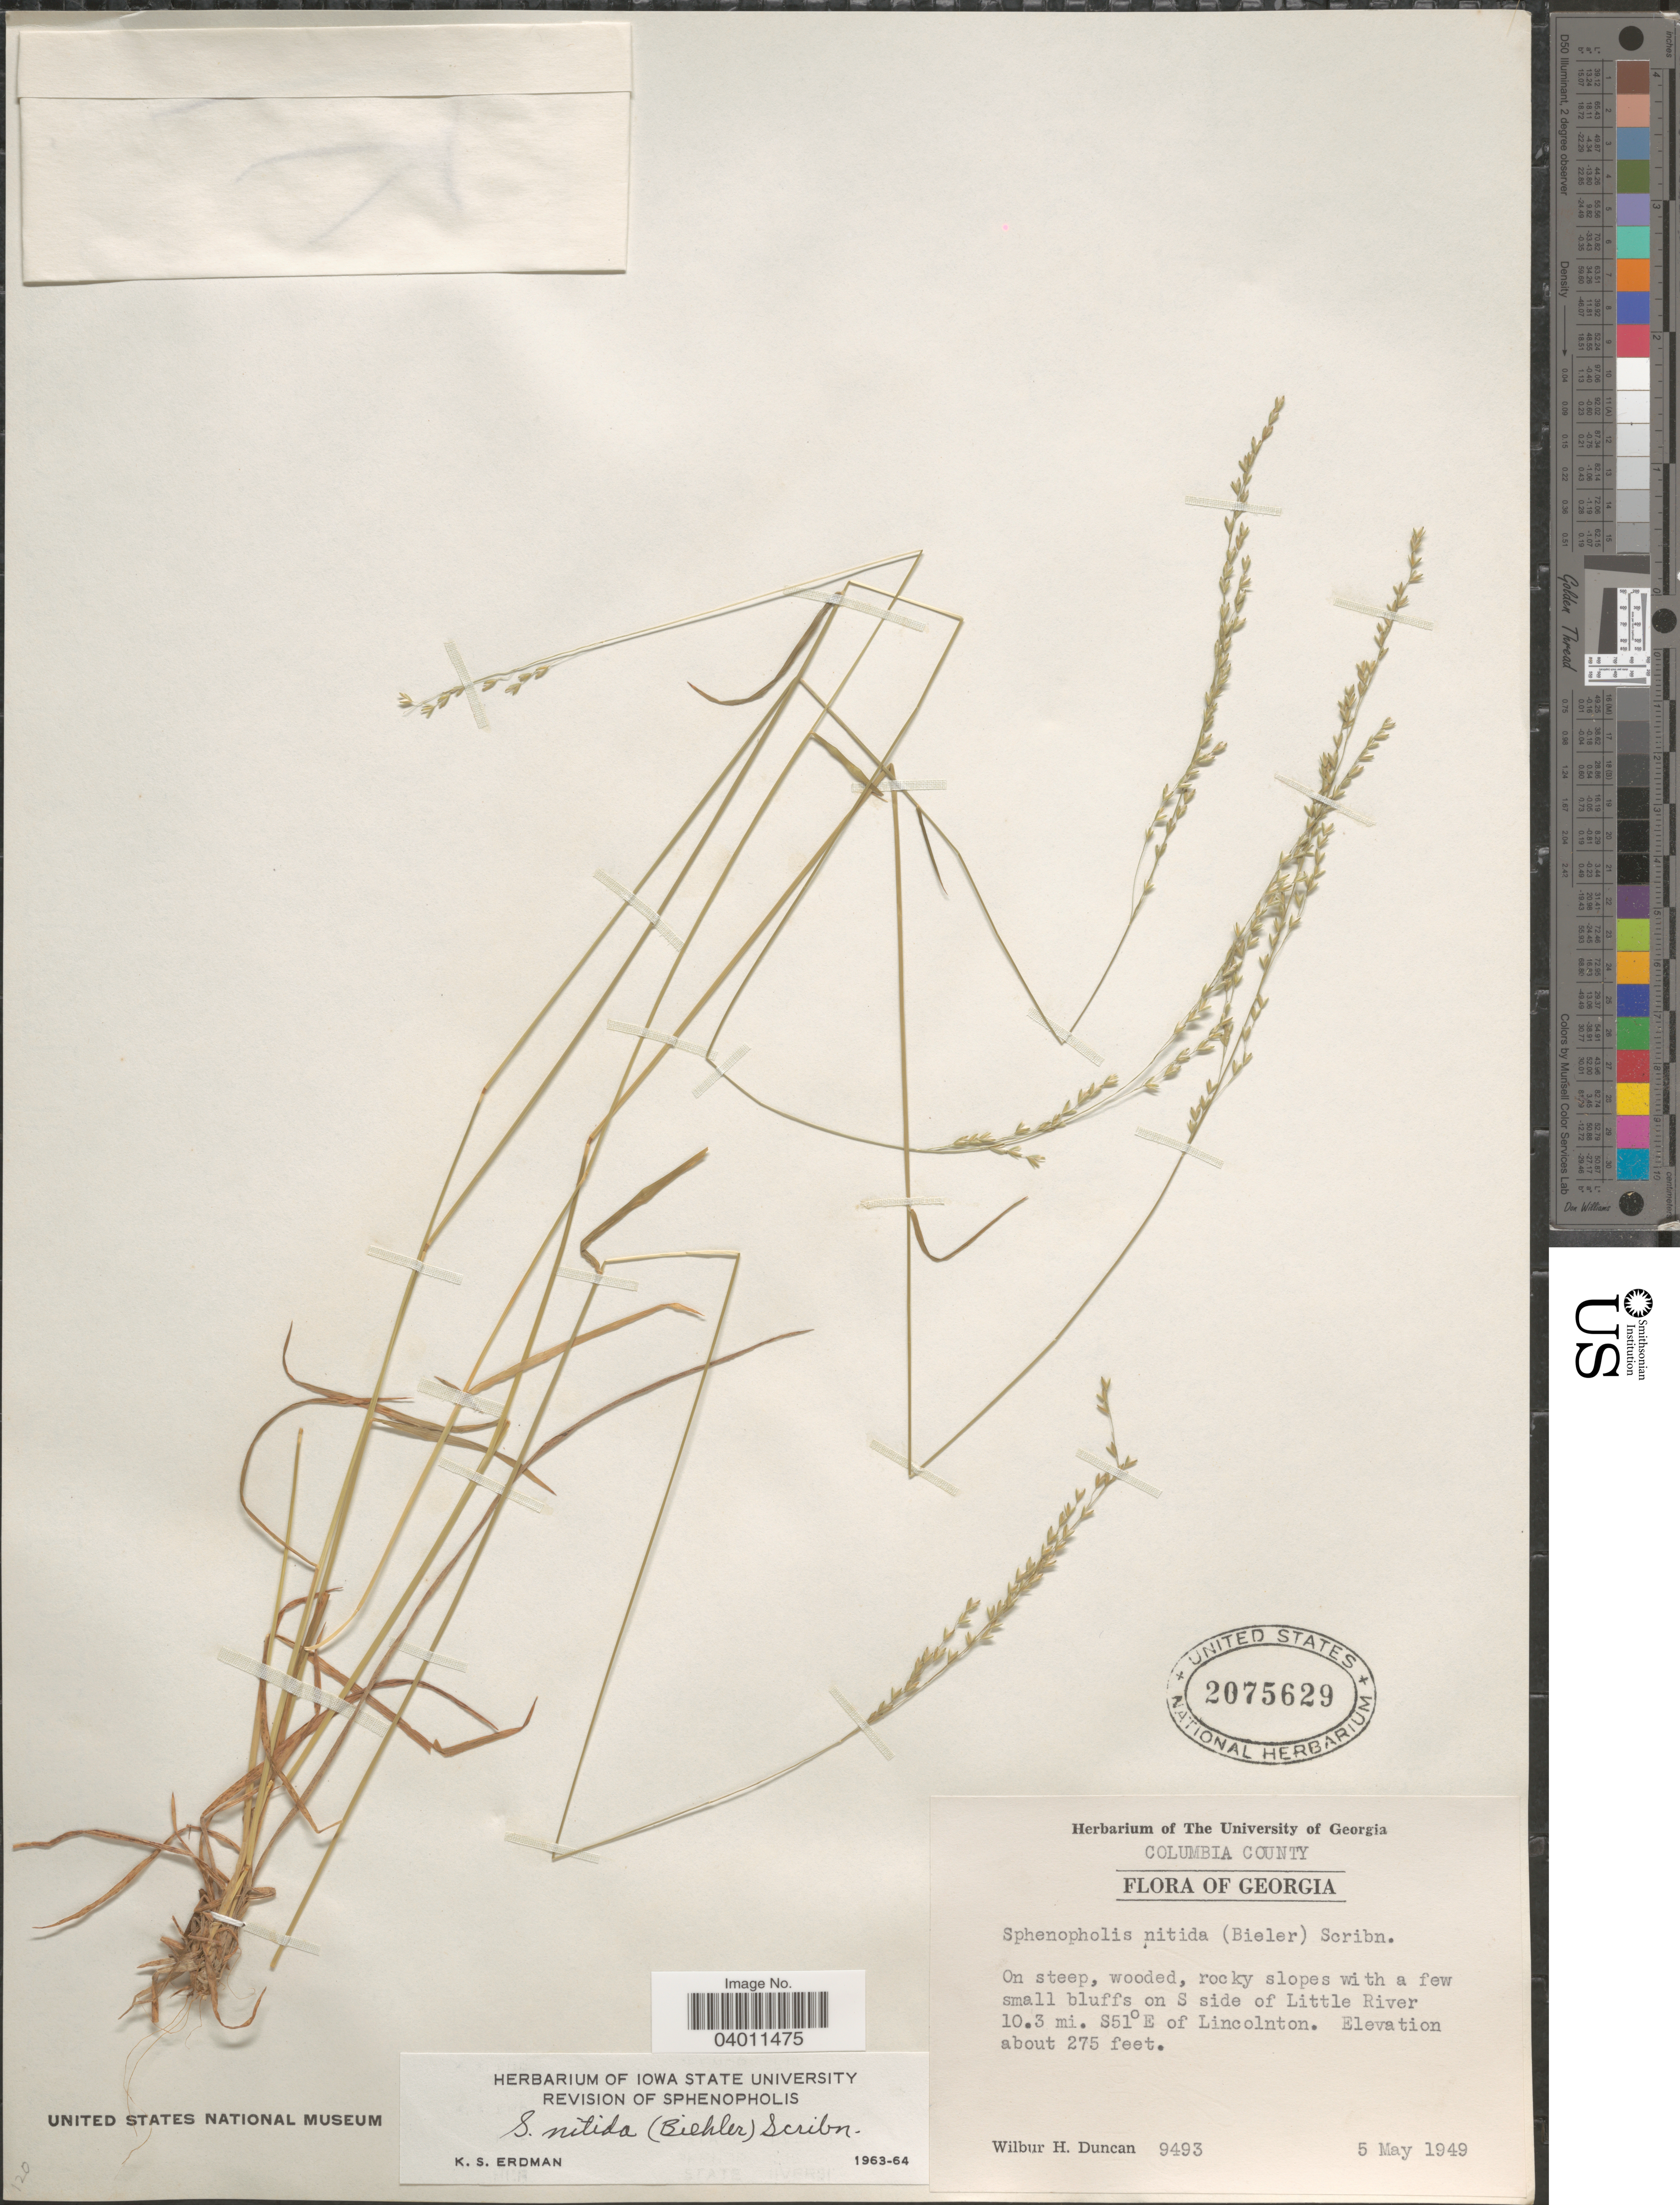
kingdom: Plantae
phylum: Tracheophyta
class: Liliopsida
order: Poales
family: Poaceae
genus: Sphenopholis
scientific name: Sphenopholis nitida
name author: (Biehler) Scribn.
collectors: W. H. Duncan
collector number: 9493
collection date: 1949-05-05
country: United States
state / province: Georgia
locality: Columbia County. On steep, wooded, rocky slopes with a few small bluffs on S side of Little River 10.3 mi. S51°E of Lincolnton.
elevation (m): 84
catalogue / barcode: US 2075629